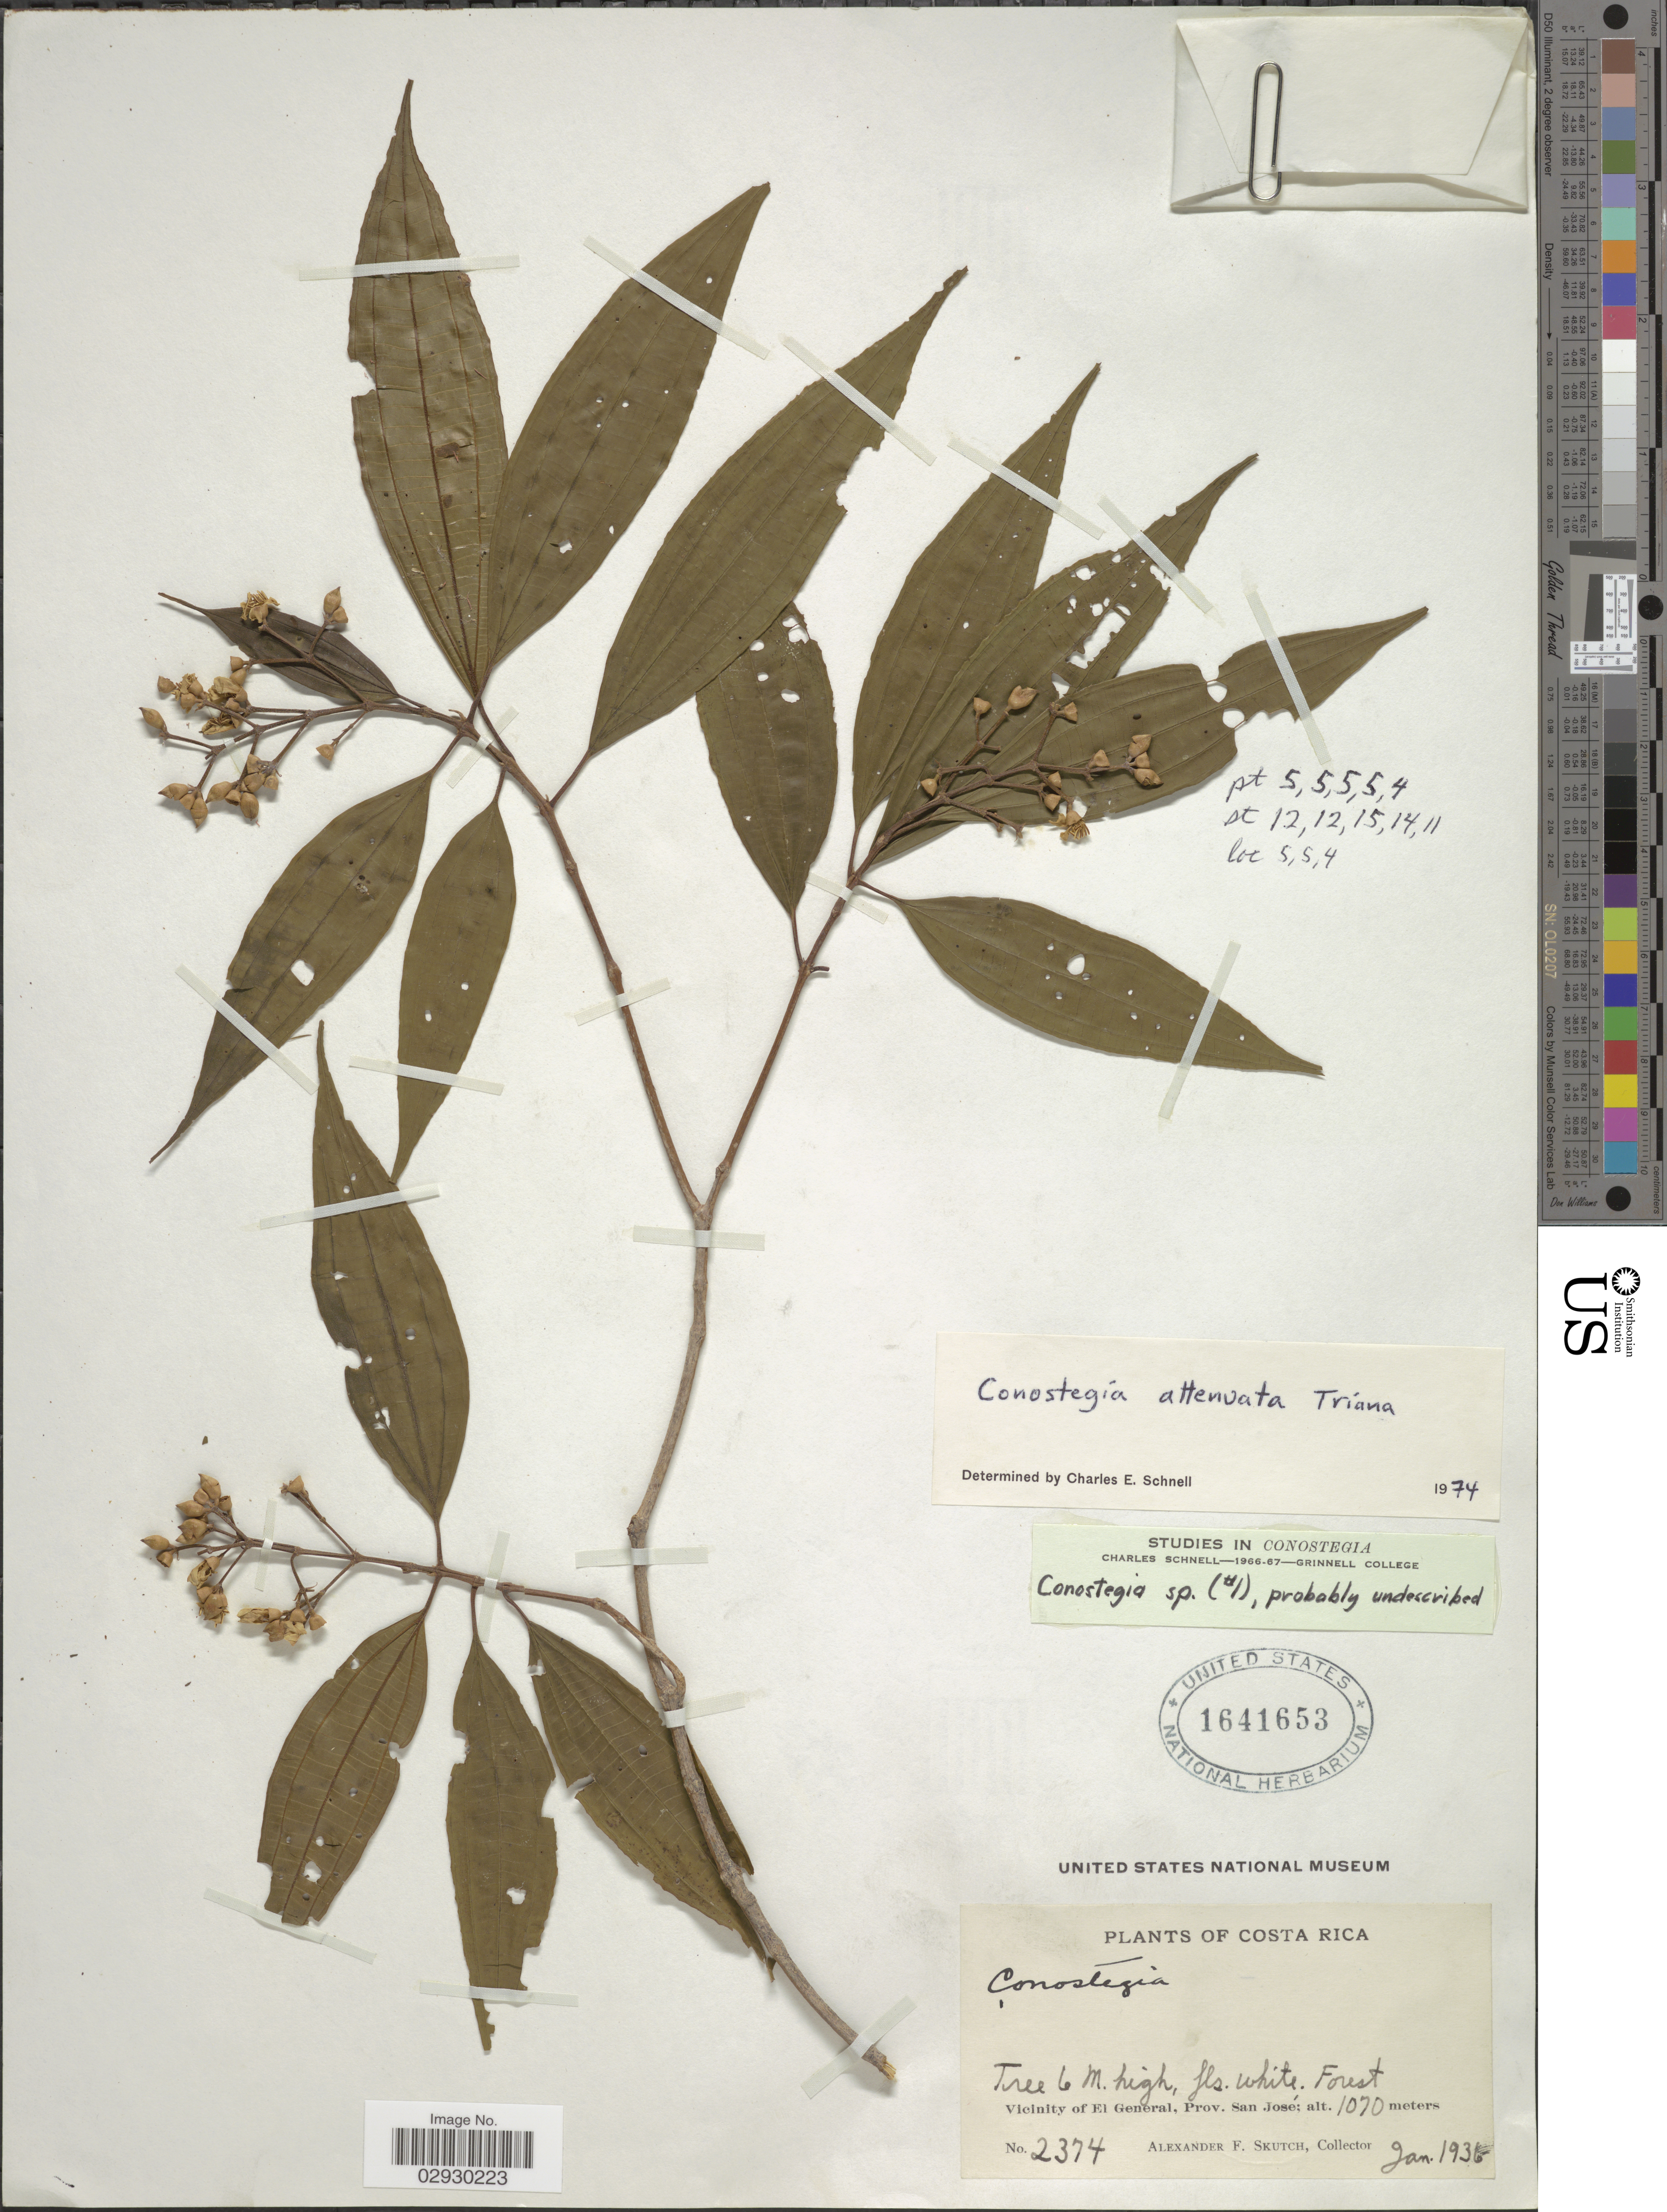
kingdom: Plantae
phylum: Tracheophyta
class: Magnoliopsida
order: Myrtales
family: Melastomataceae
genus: Conostegia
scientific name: Conostegia attenuata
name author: Triana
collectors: A. F. Skutch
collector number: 2374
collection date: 1936-01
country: Costa Rica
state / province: San José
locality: Vicinity of El General.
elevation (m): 1070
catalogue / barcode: US 1641653